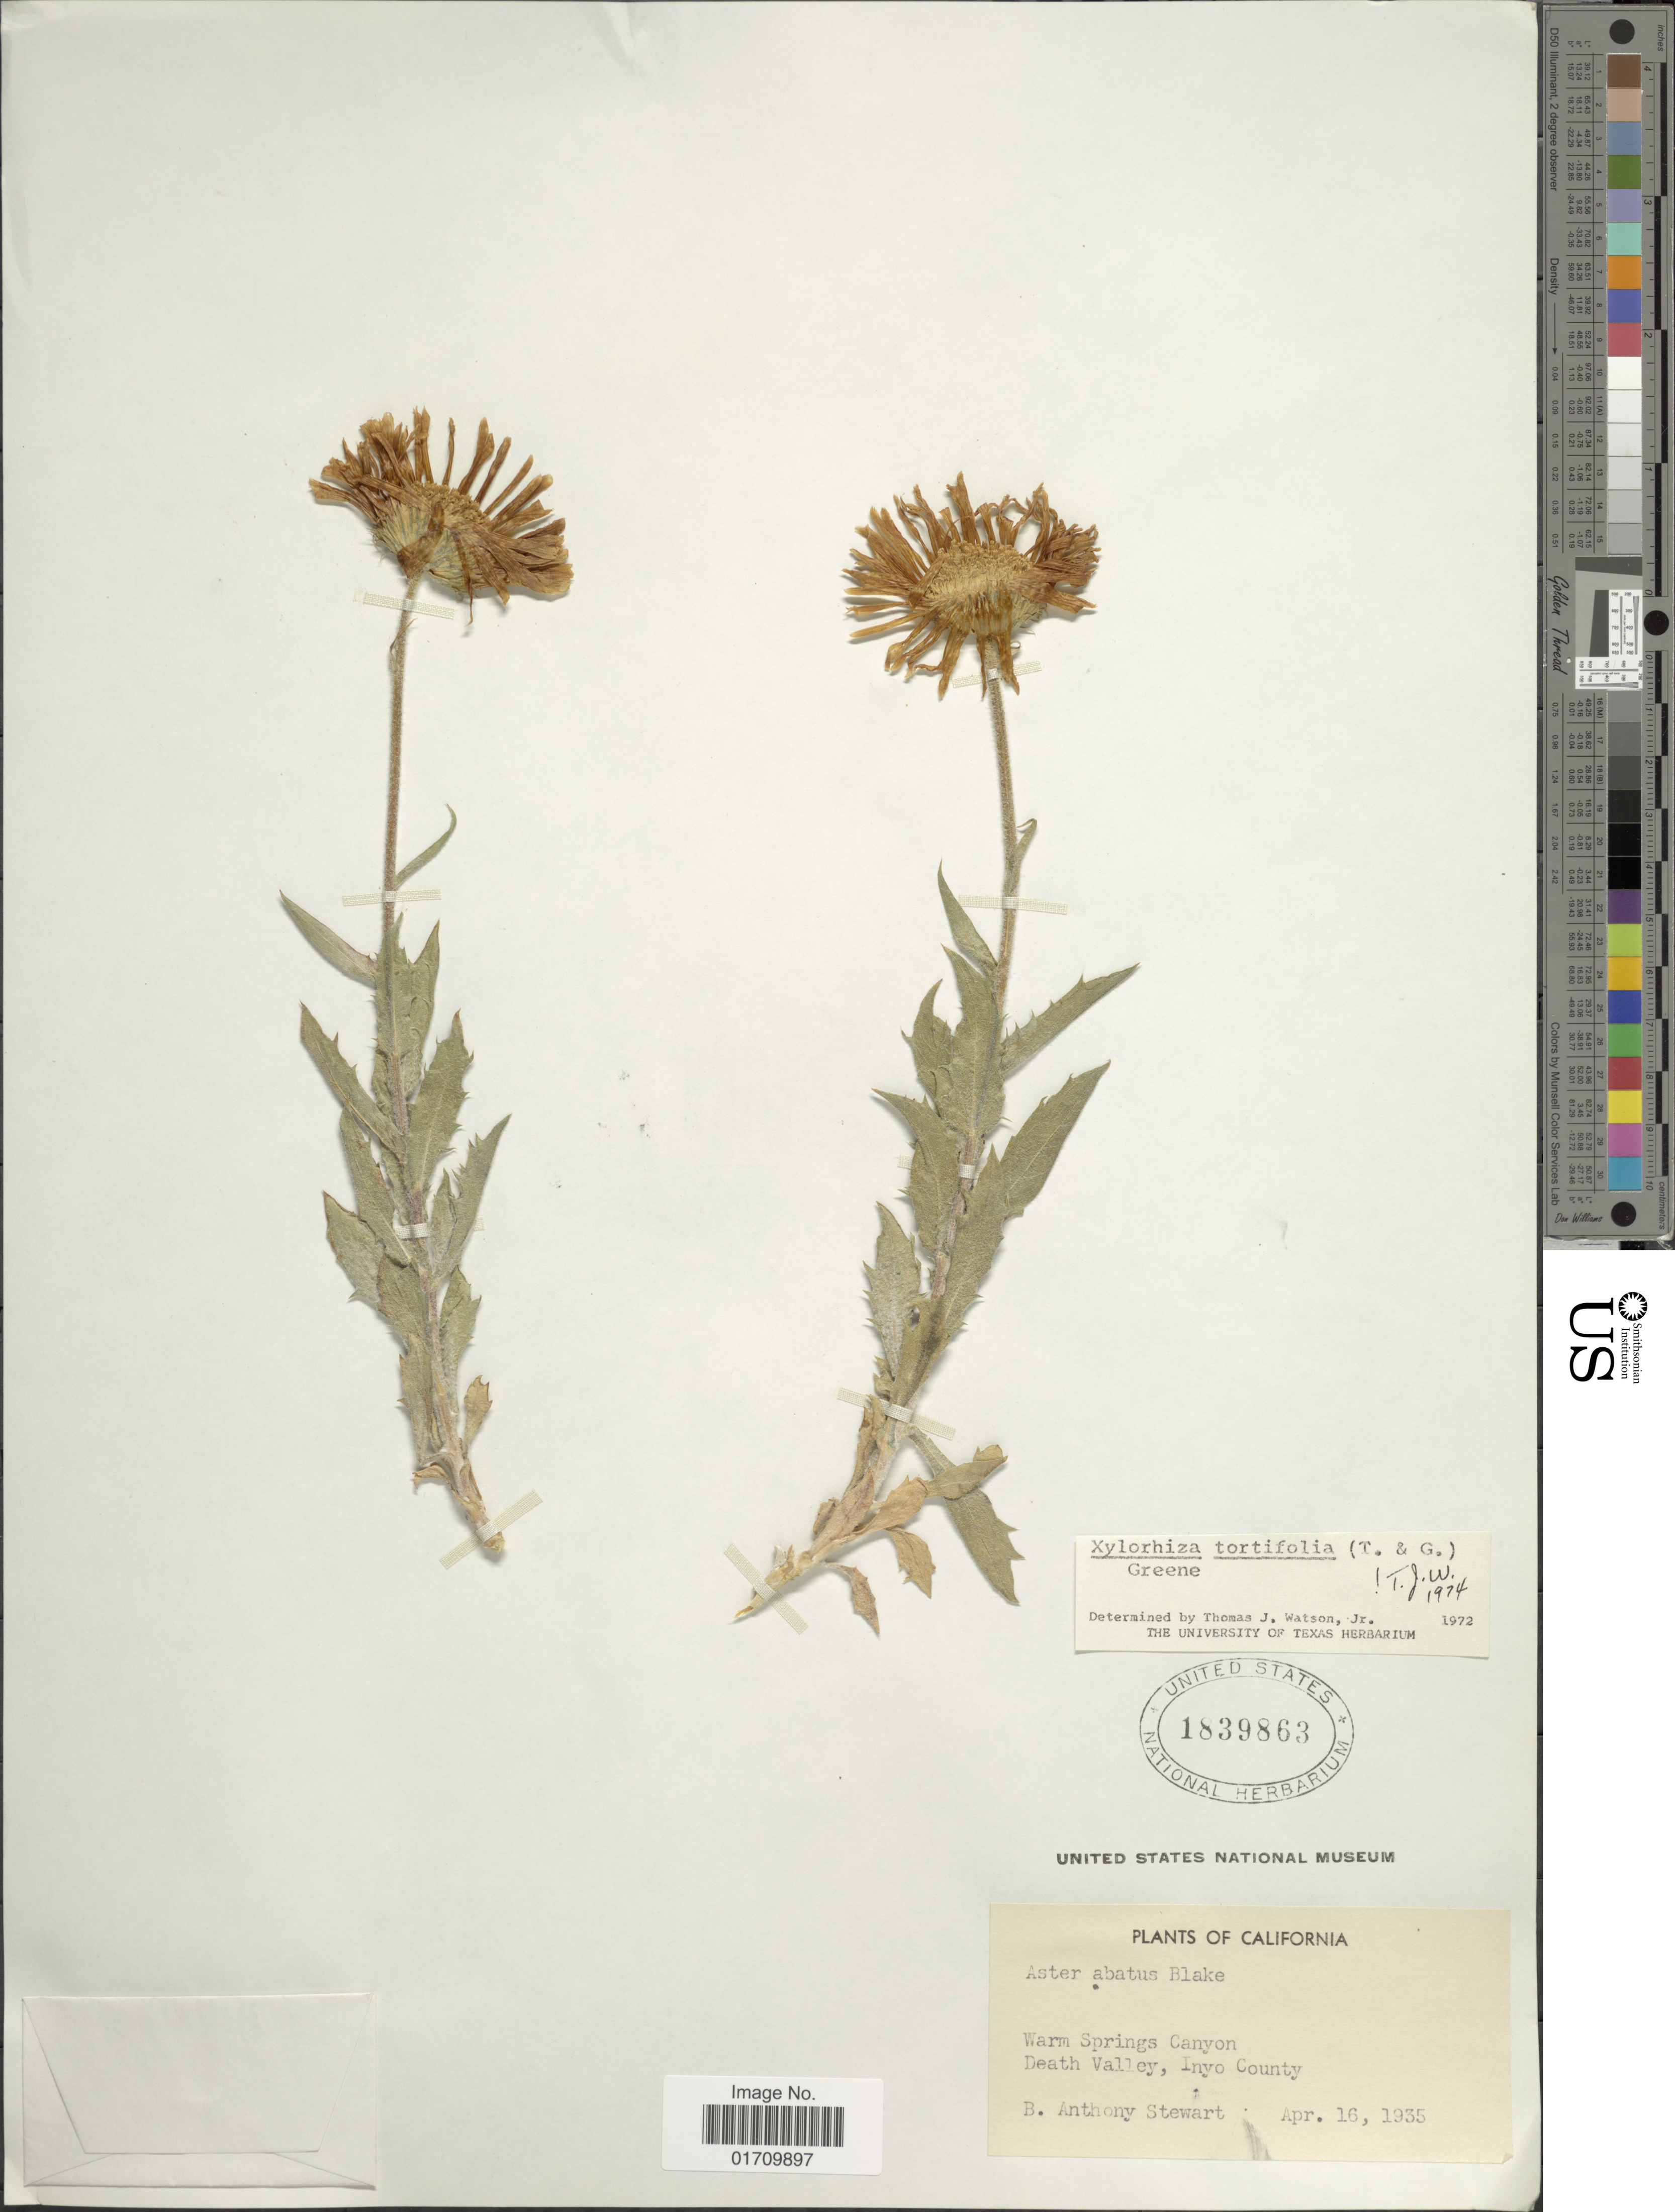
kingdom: Plantae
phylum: Tracheophyta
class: Magnoliopsida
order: Asterales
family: Asteraceae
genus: Xylorhiza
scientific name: Xylorhiza tortifolia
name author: (Torr. & A. Gray) Greene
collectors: B. Stewart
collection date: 1935-04-16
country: United States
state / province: California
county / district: Inyo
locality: Warm Springs Canyon, Death Valley, Inyo County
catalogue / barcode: US 1839863